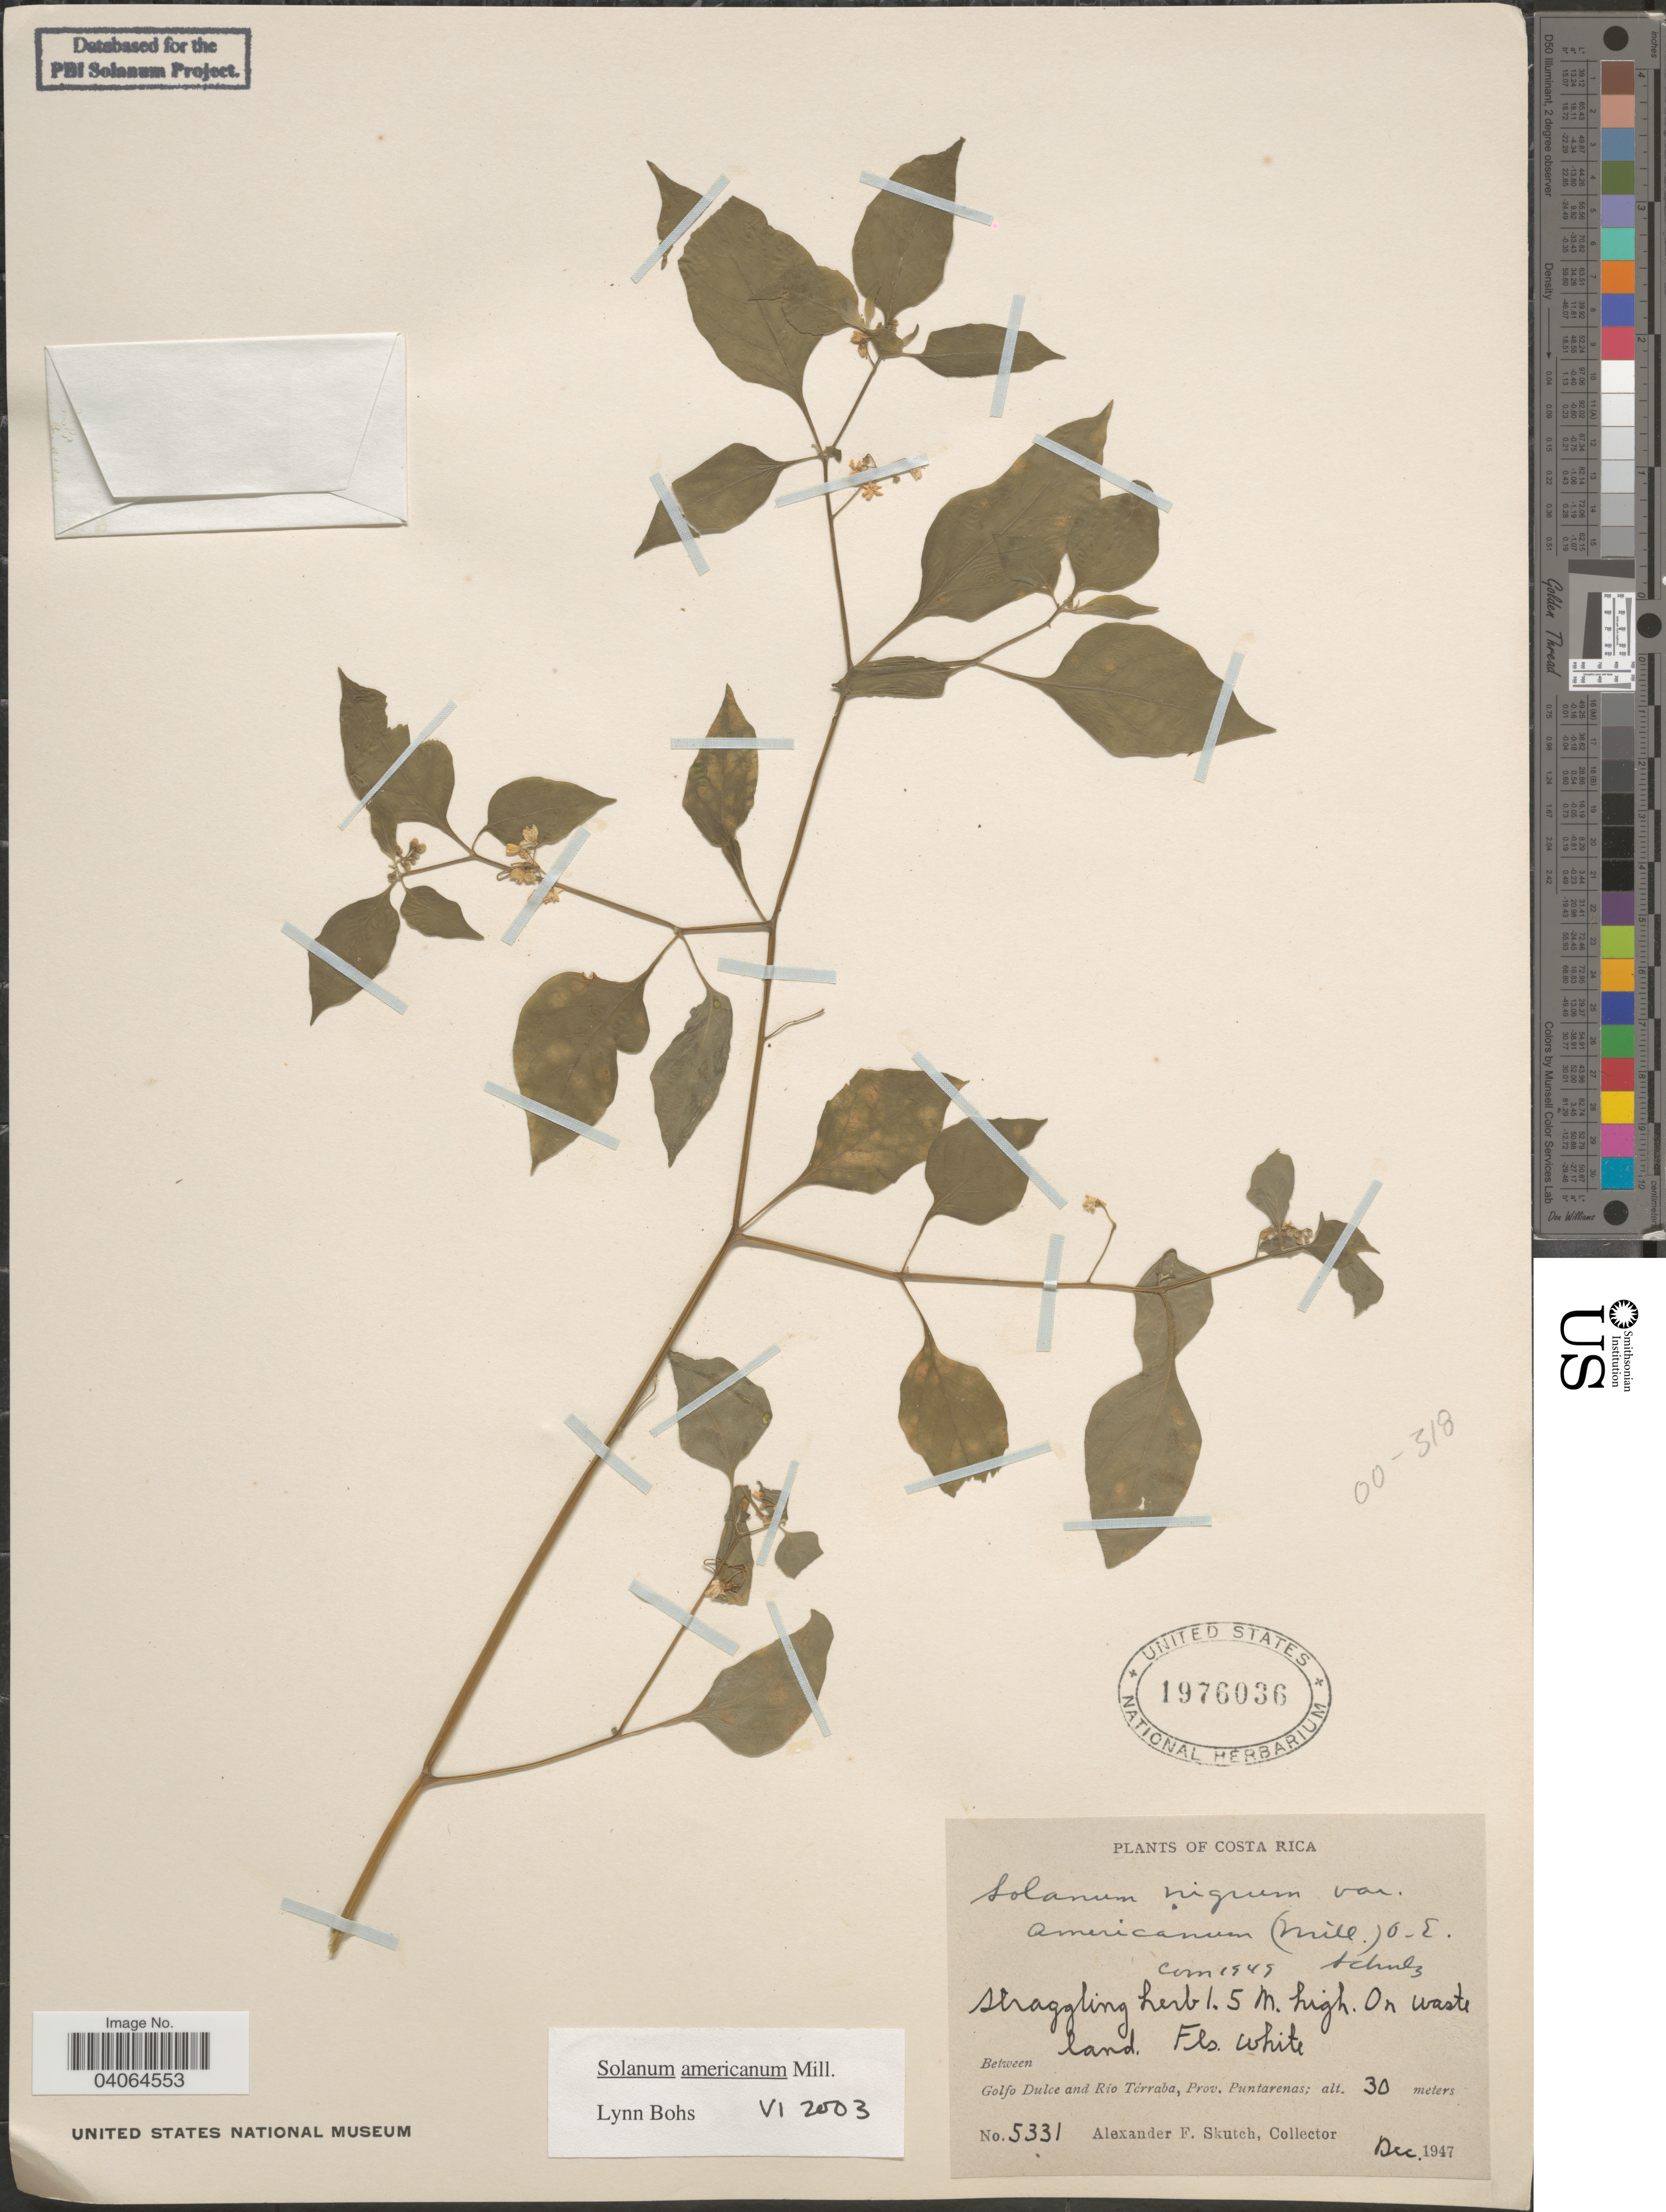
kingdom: Plantae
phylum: Tracheophyta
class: Magnoliopsida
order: Solanales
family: Solanaceae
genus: Solanum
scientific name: Solanum americanum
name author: Mill.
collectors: A. F. Skutch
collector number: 5331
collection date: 1947-12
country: Costa Rica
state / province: Puntarenas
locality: Between Golfo Dulce and Río Térraba.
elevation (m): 30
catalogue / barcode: US 1976036